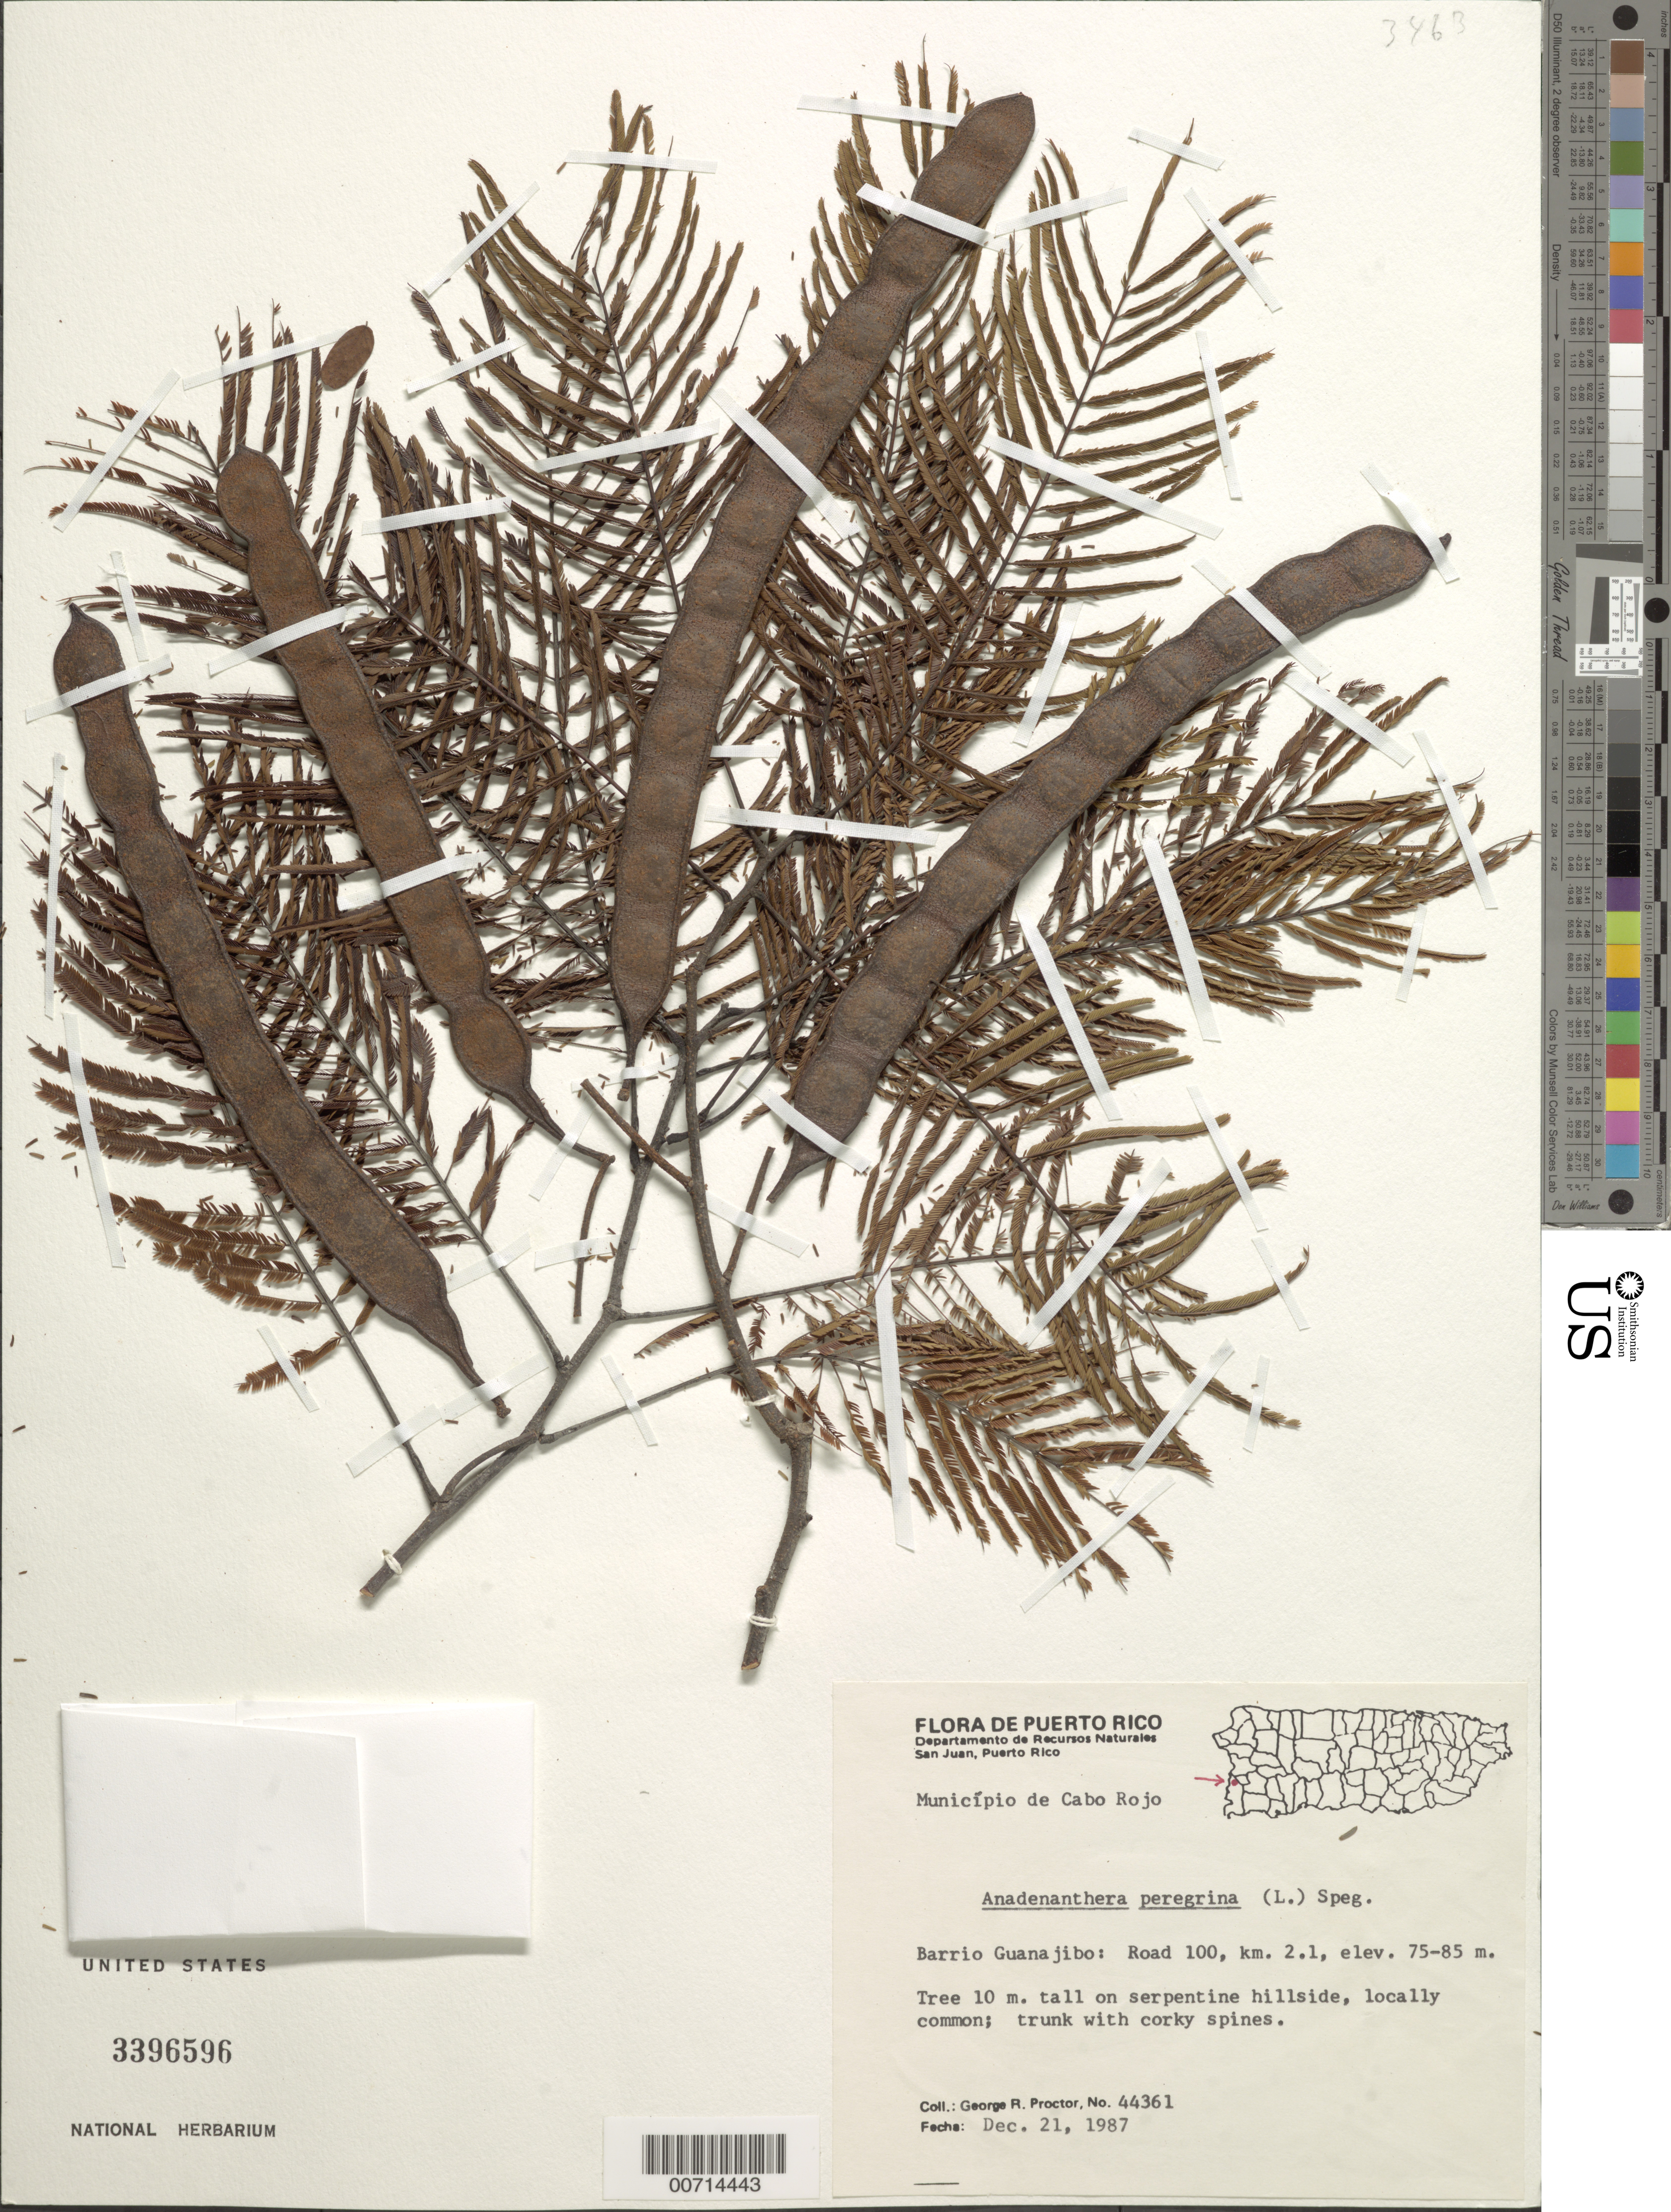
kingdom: Plantae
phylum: Tracheophyta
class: Magnoliopsida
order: Fabales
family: Fabaceae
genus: Anadenanthera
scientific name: Anadenanthera peregrina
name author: (L.) Speg.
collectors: G. R. Proctor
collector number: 44361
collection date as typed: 21 Dec 1987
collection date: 1987-12-21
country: Puerto Rico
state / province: Cabo Rojo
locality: Mun. Cabo Rojo, Barrio Guanajibo: road 100, km 2.1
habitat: Serpentine hillside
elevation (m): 75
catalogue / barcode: US 3396596